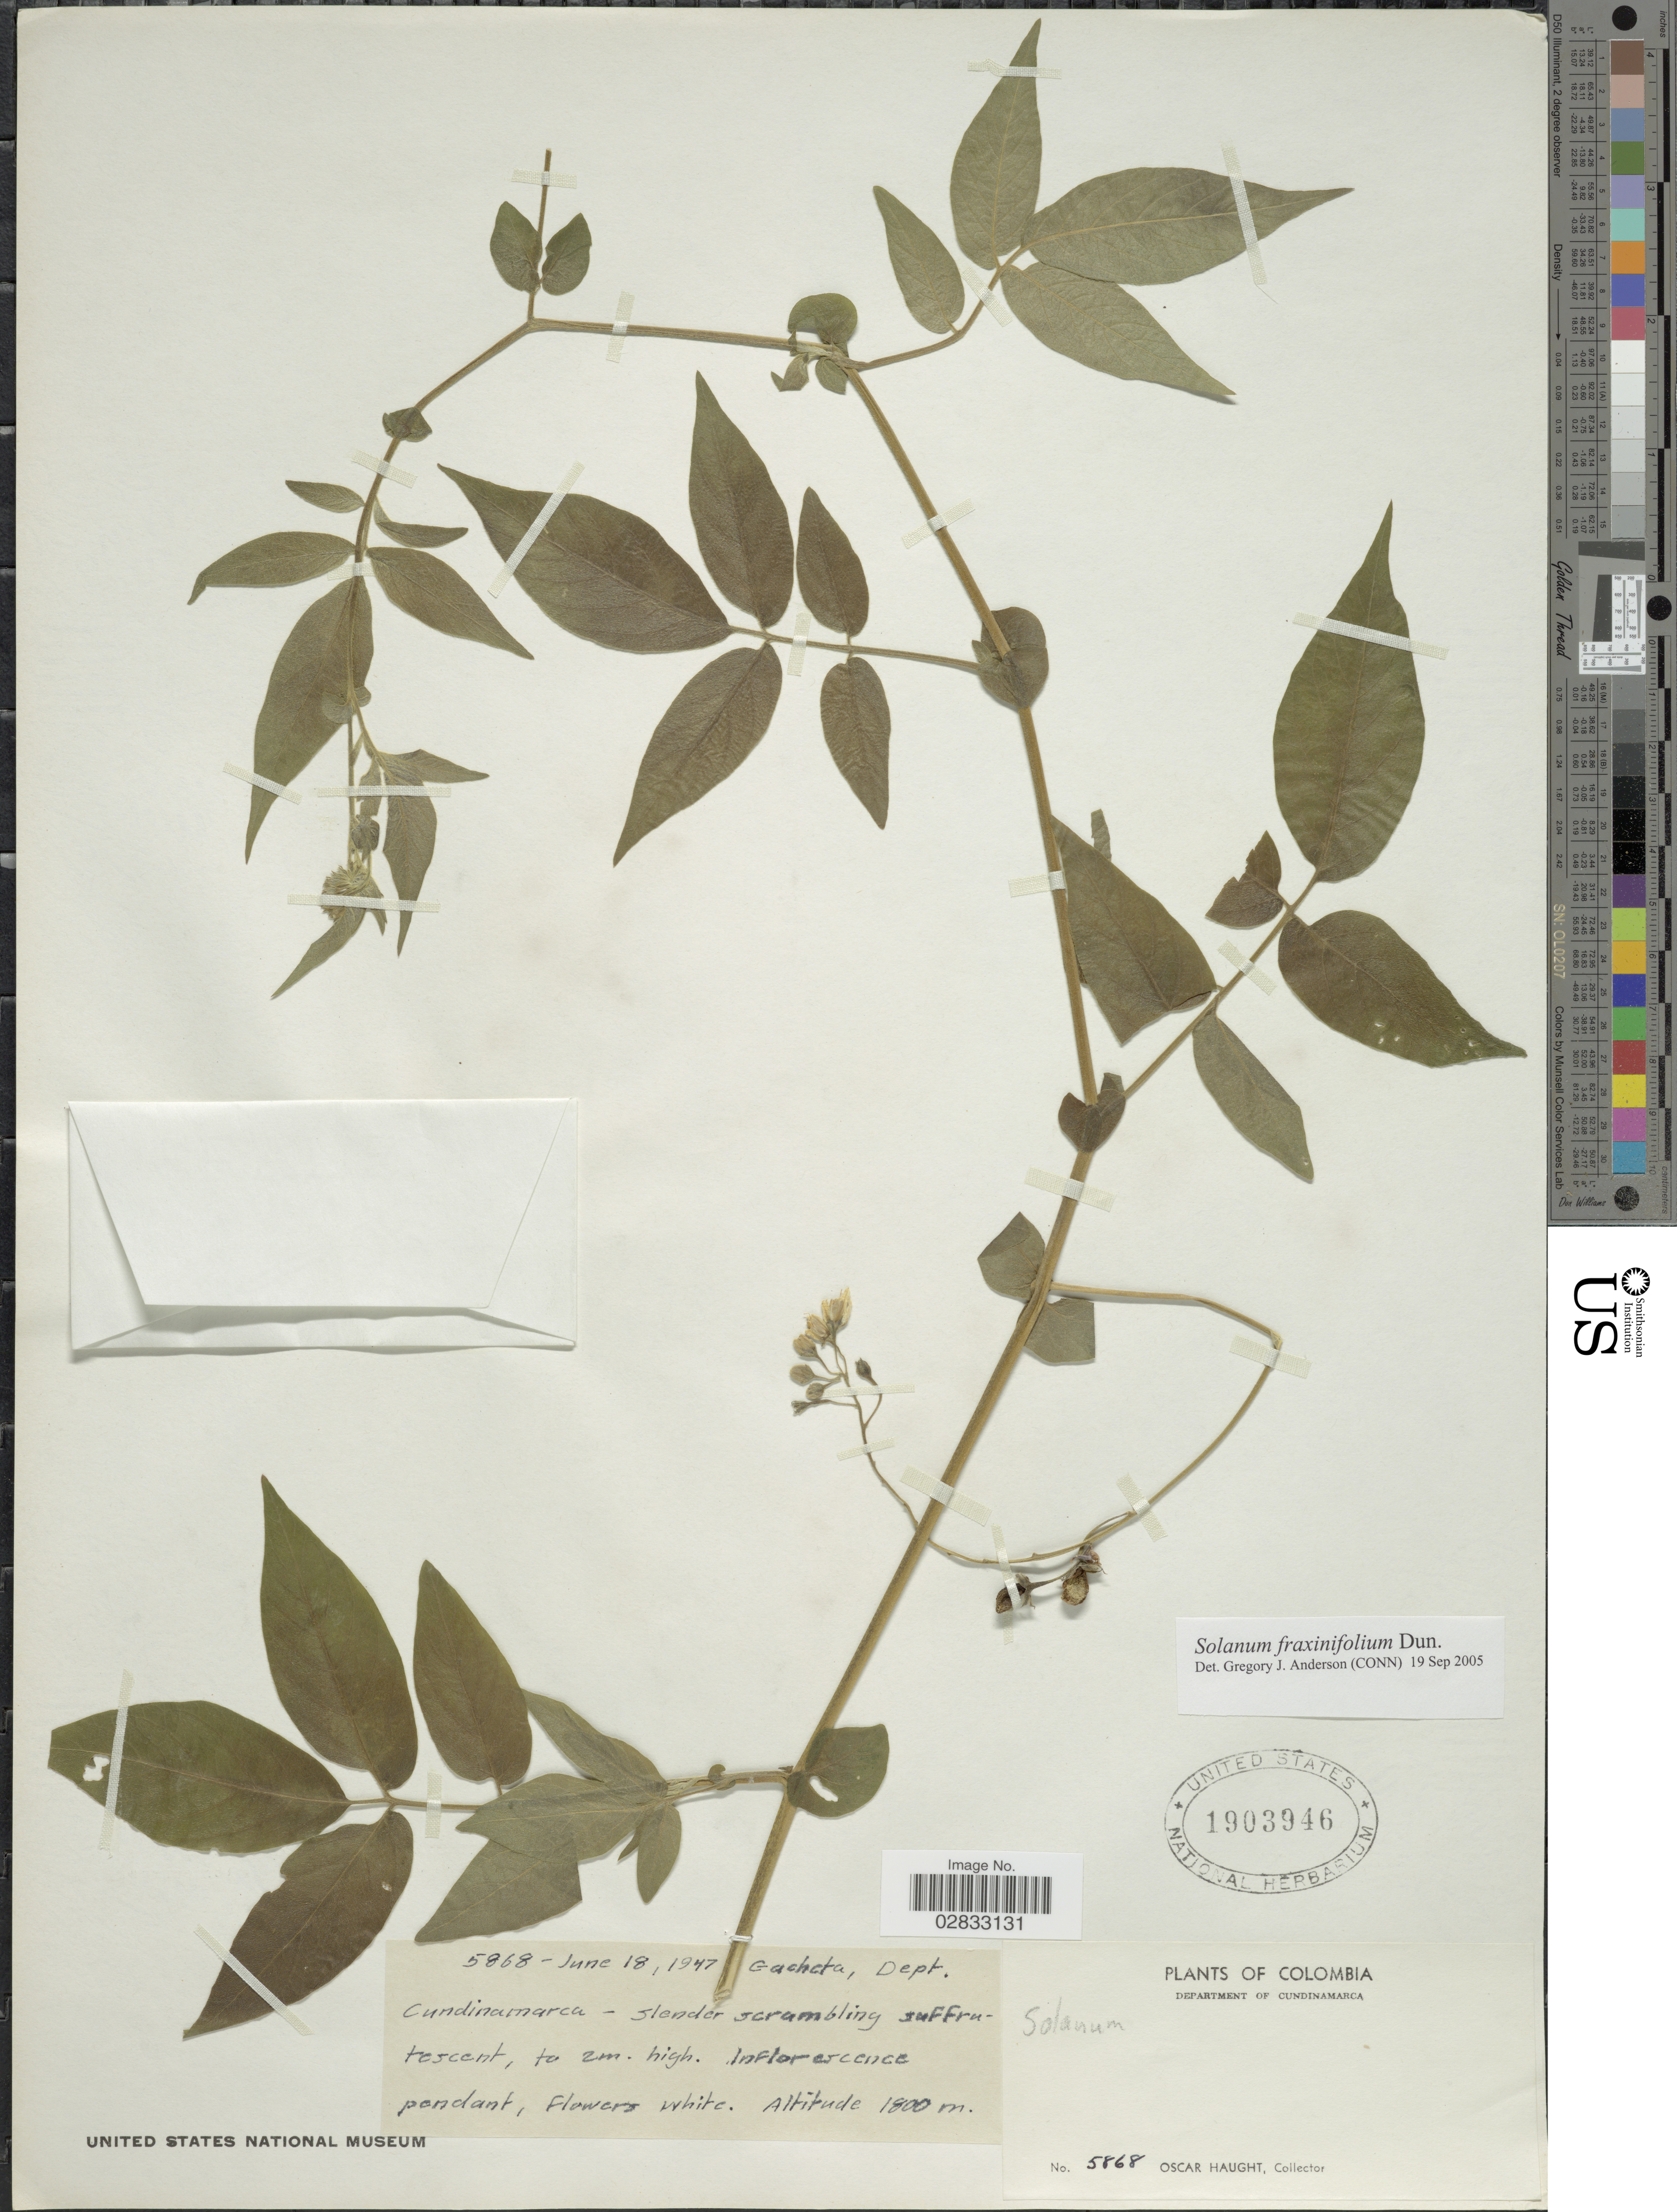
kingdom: Plantae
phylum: Tracheophyta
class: Magnoliopsida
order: Solanales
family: Solanaceae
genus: Solanum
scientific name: Solanum fraxinifolium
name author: Dunal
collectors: O. Haught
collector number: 5868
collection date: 1947-06-18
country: Colombia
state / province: Cundinamarca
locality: Department of Cundinamarca. Gacheta.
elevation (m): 1800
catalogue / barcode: US 1903946